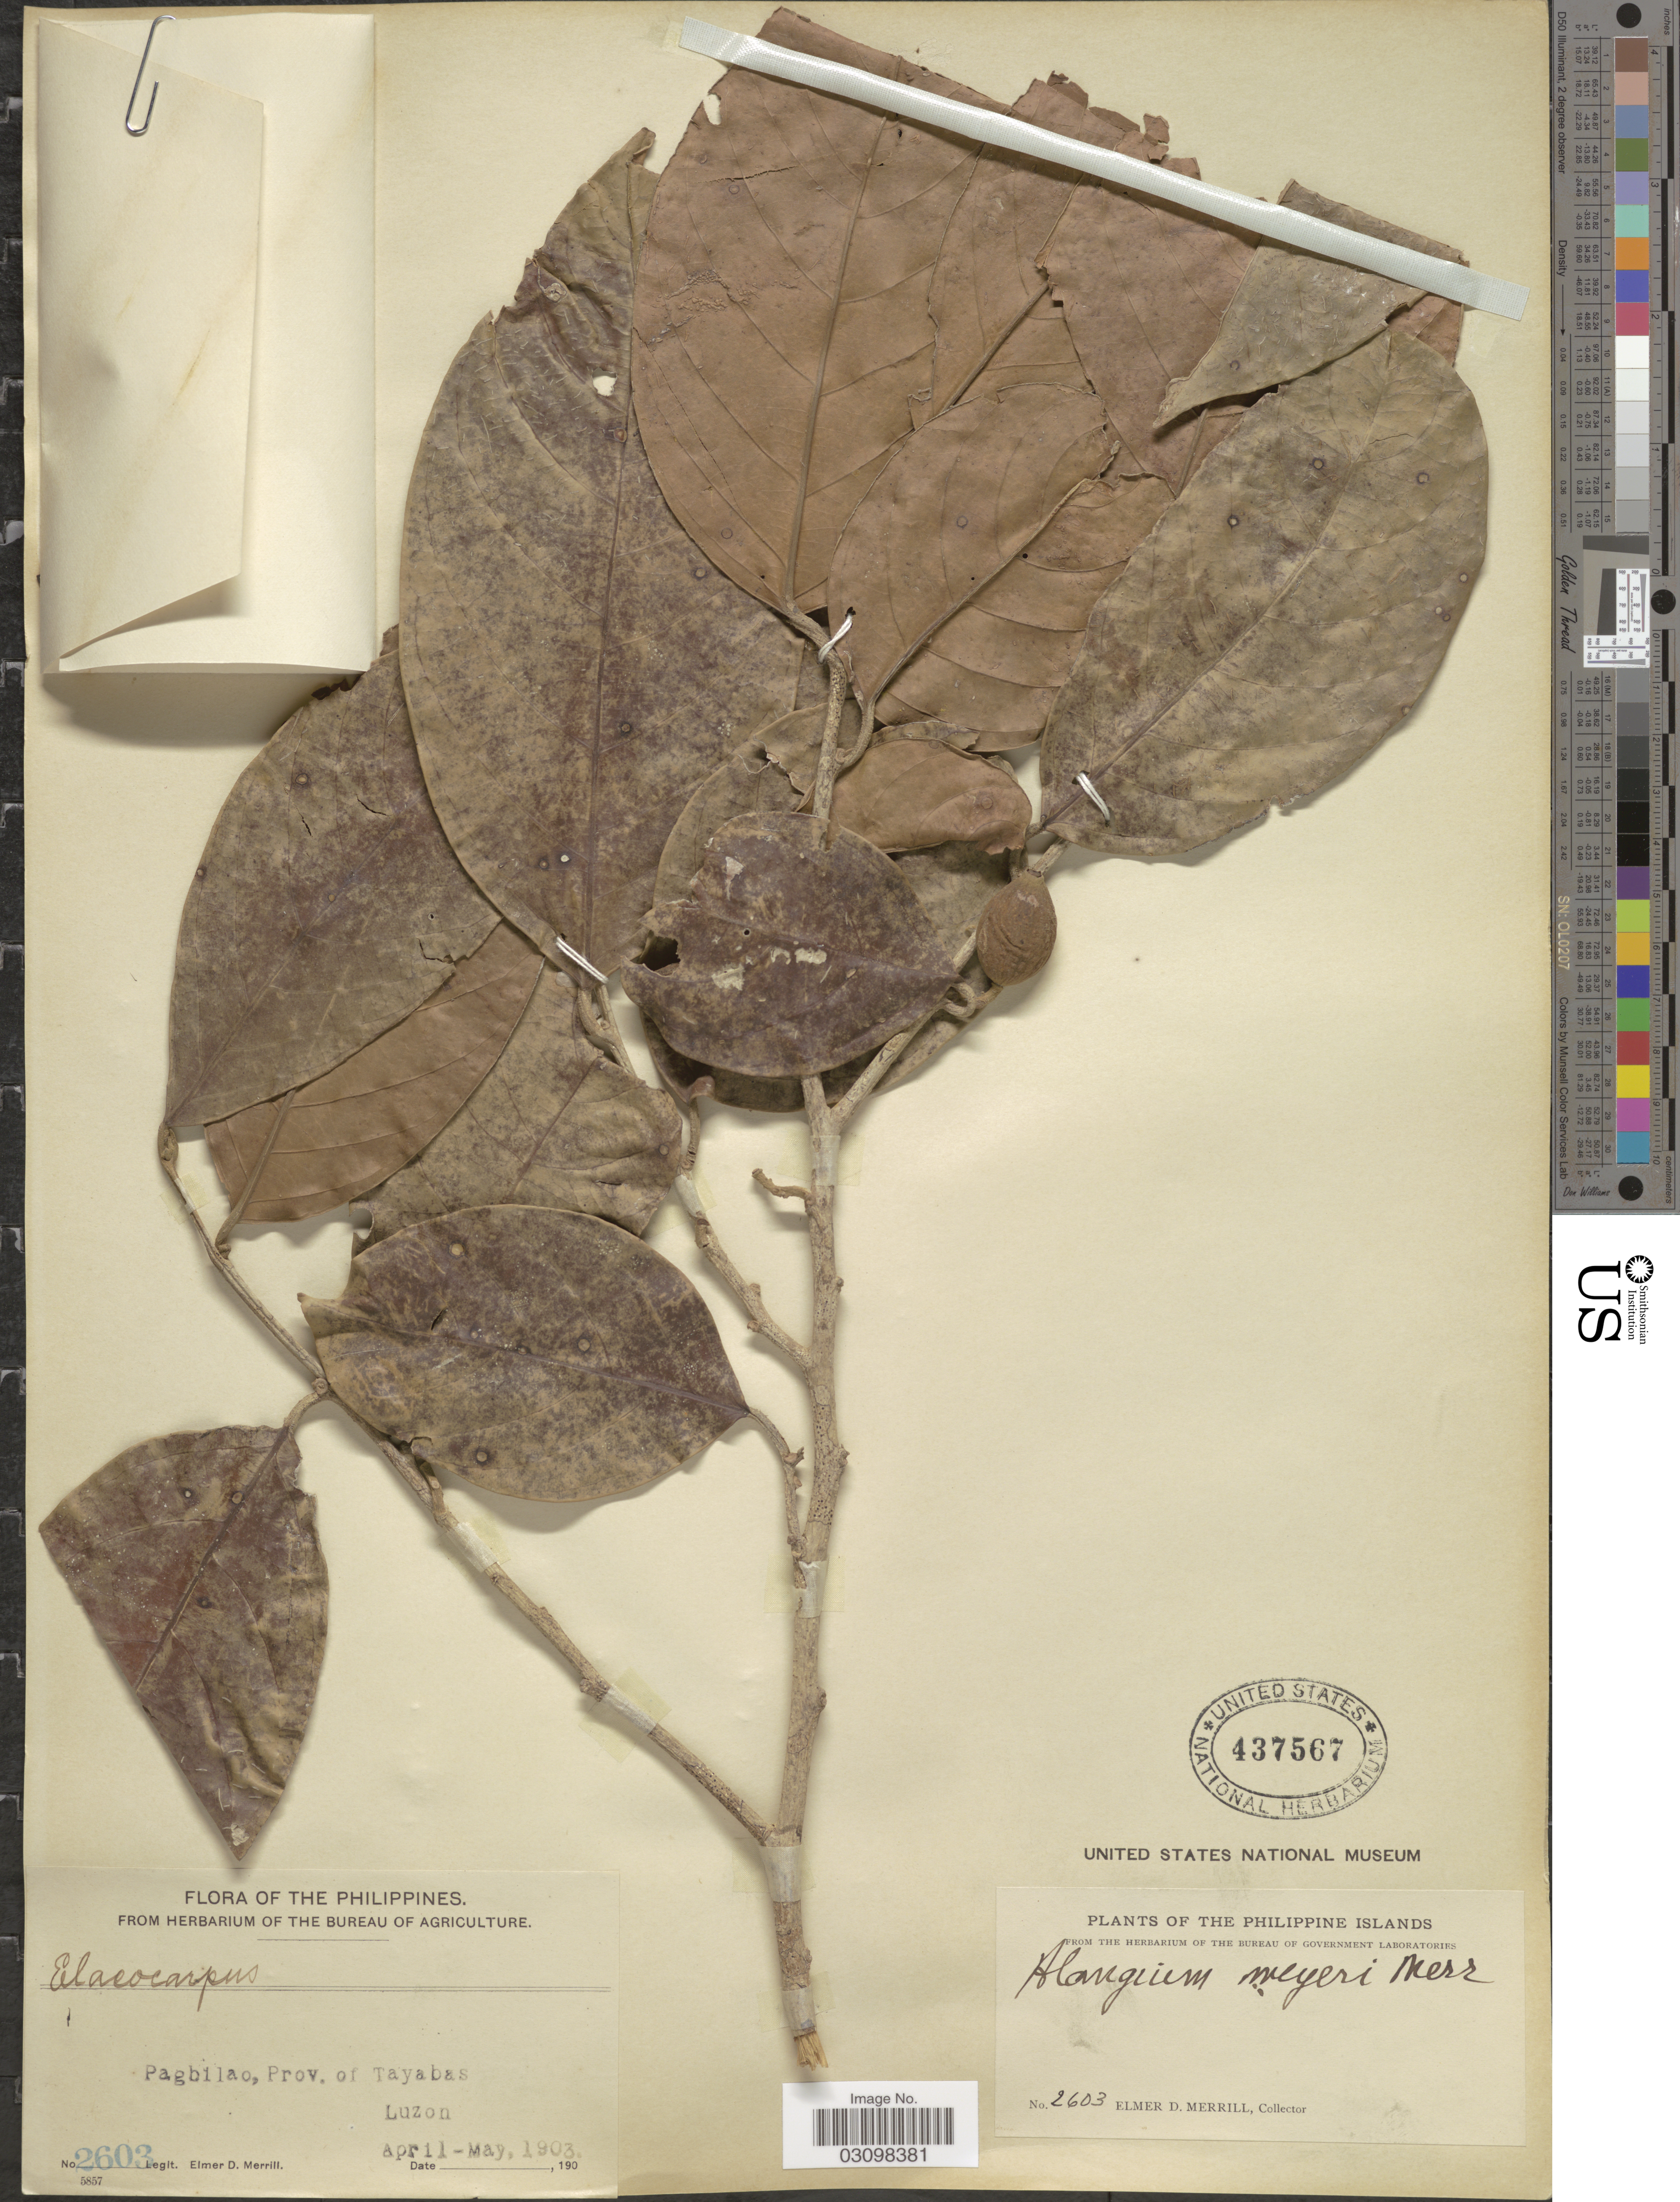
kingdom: Plantae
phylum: Tracheophyta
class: Magnoliopsida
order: Cornales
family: Cornaceae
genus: Alangium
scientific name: Alangium javanicum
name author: (Blume) Wangerin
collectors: E. D. Merrill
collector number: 2603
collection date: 1903-04/1903-05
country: Philippines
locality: Pagbilao, Prov. of Tayabas. Luzon.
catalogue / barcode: US 437567